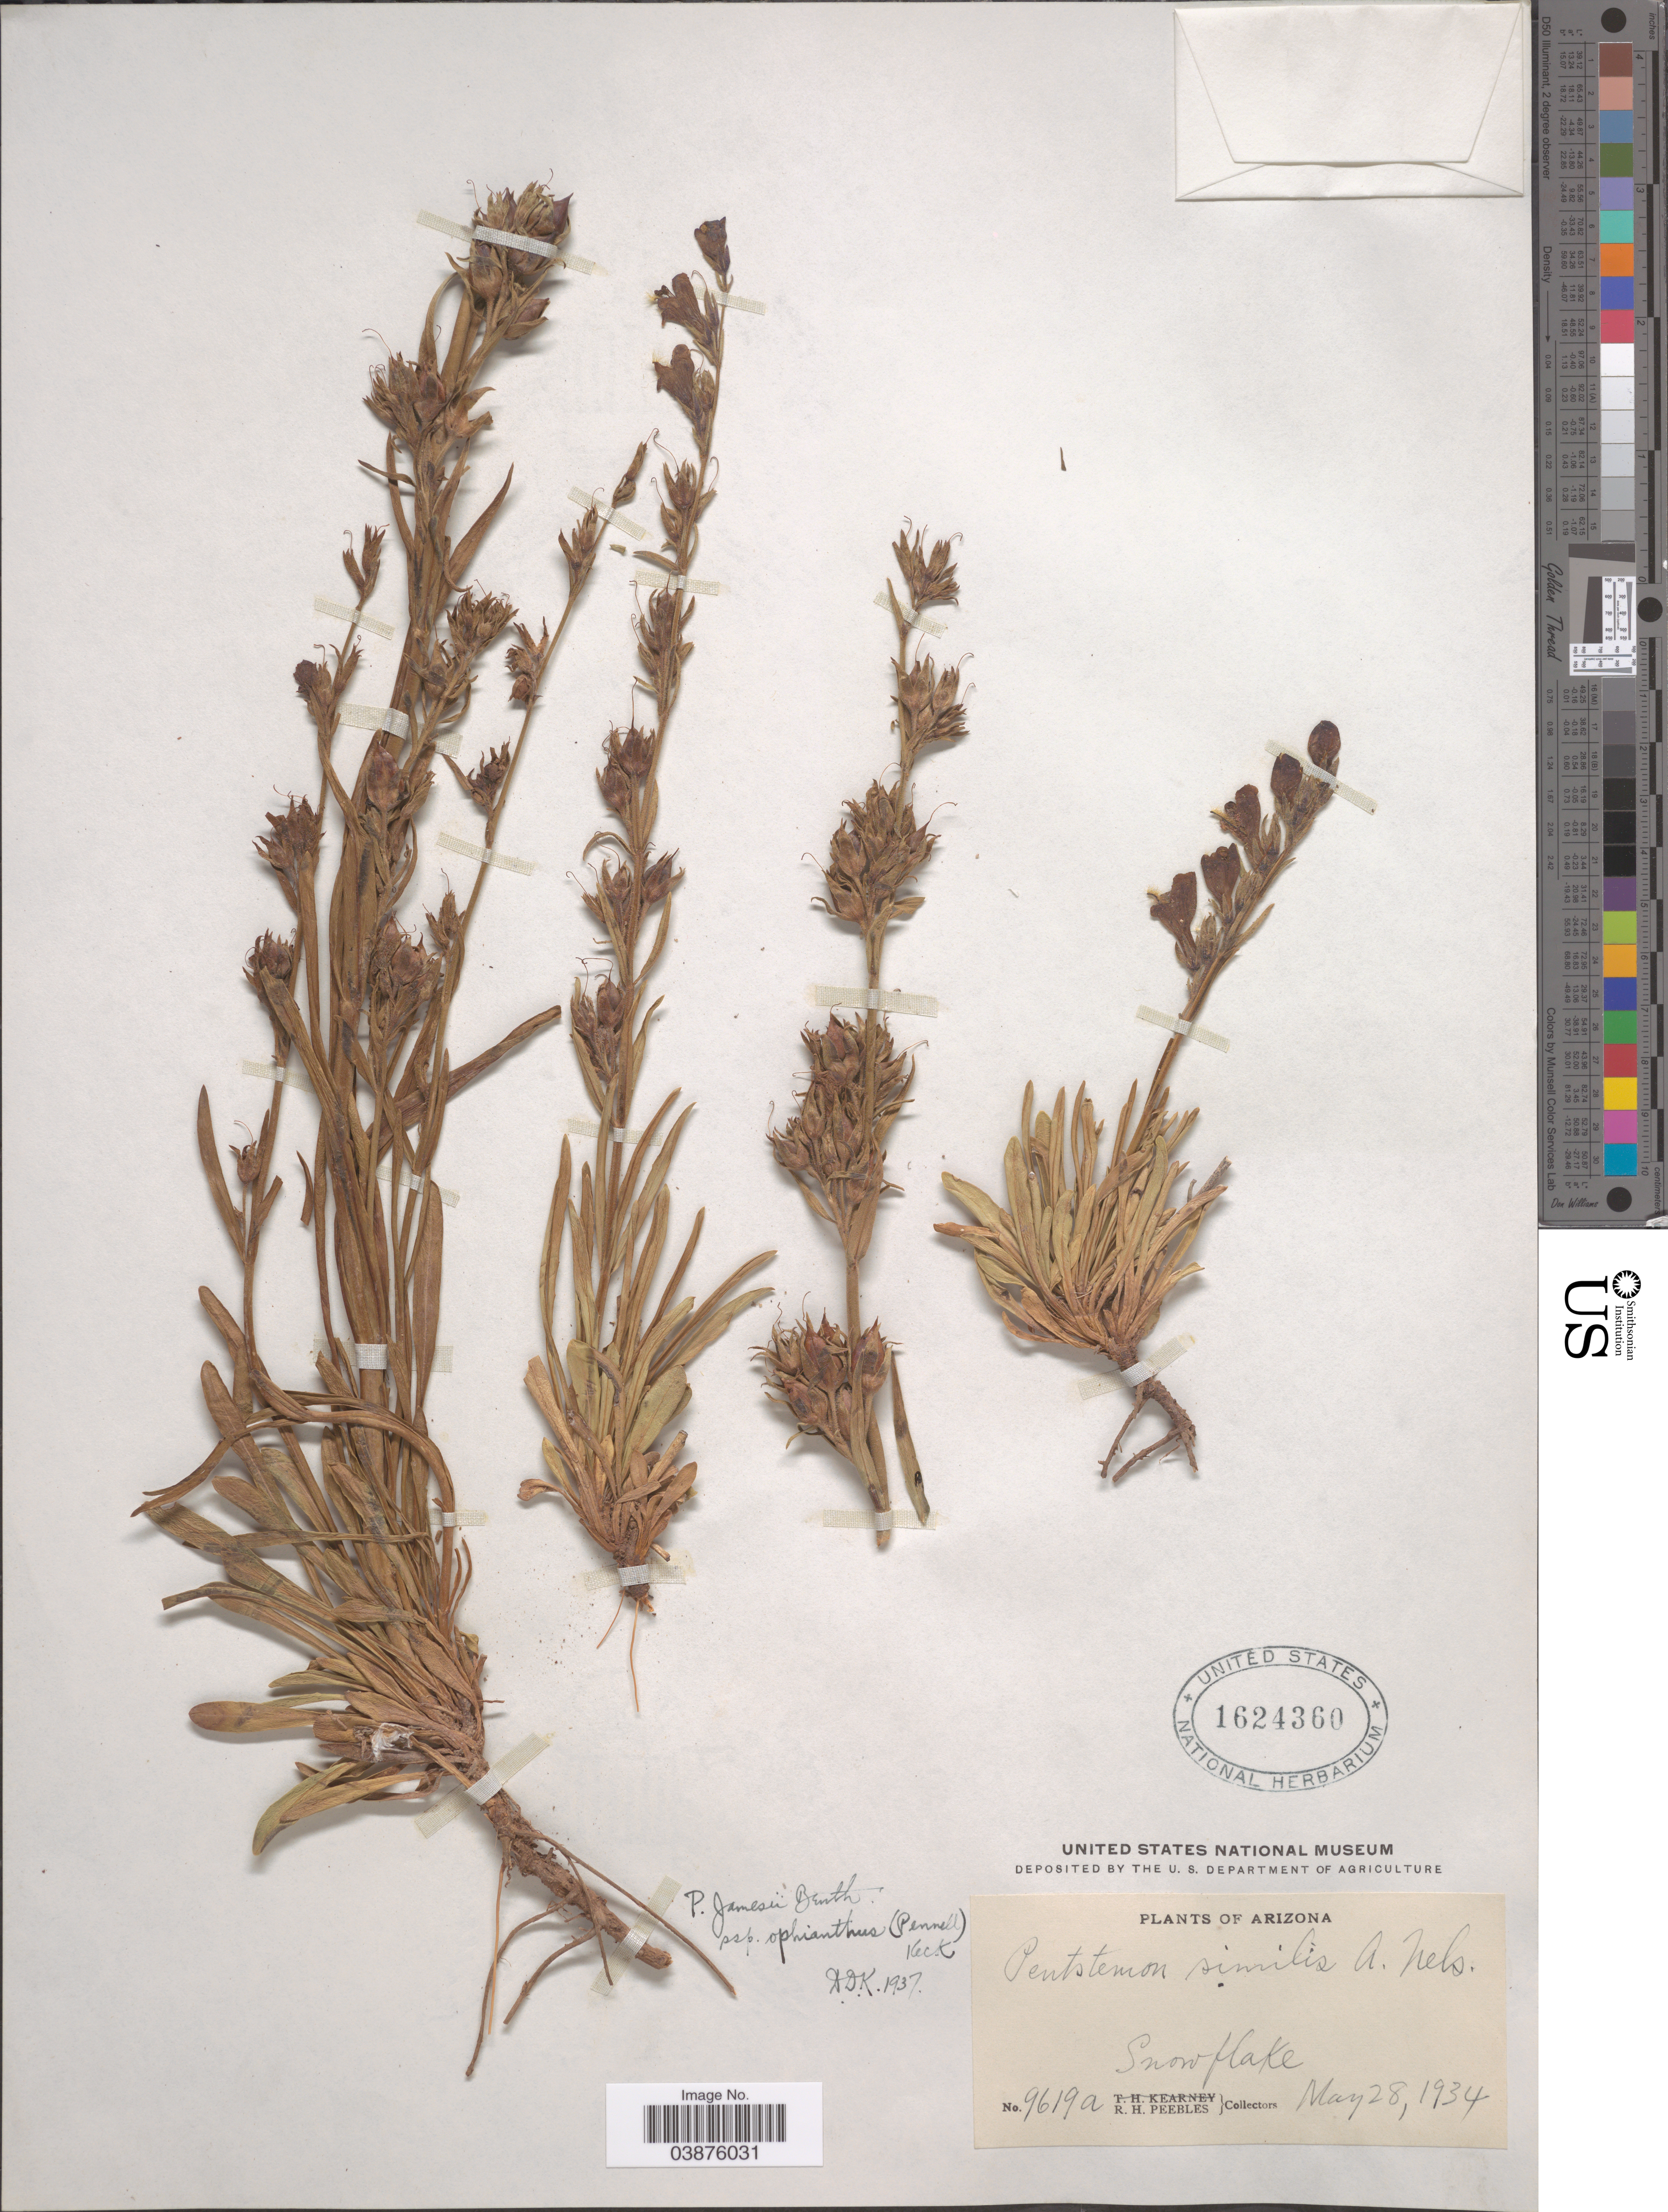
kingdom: Plantae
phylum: Tracheophyta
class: Magnoliopsida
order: Lamiales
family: Plantaginaceae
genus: Penstemon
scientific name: Penstemon jamesii subsp. ophianthus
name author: (Pennell) D.D. Keck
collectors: R. H. Peebles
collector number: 9619a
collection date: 1934-05-28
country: United States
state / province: Arizona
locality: Snowflake.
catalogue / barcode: US 1624360